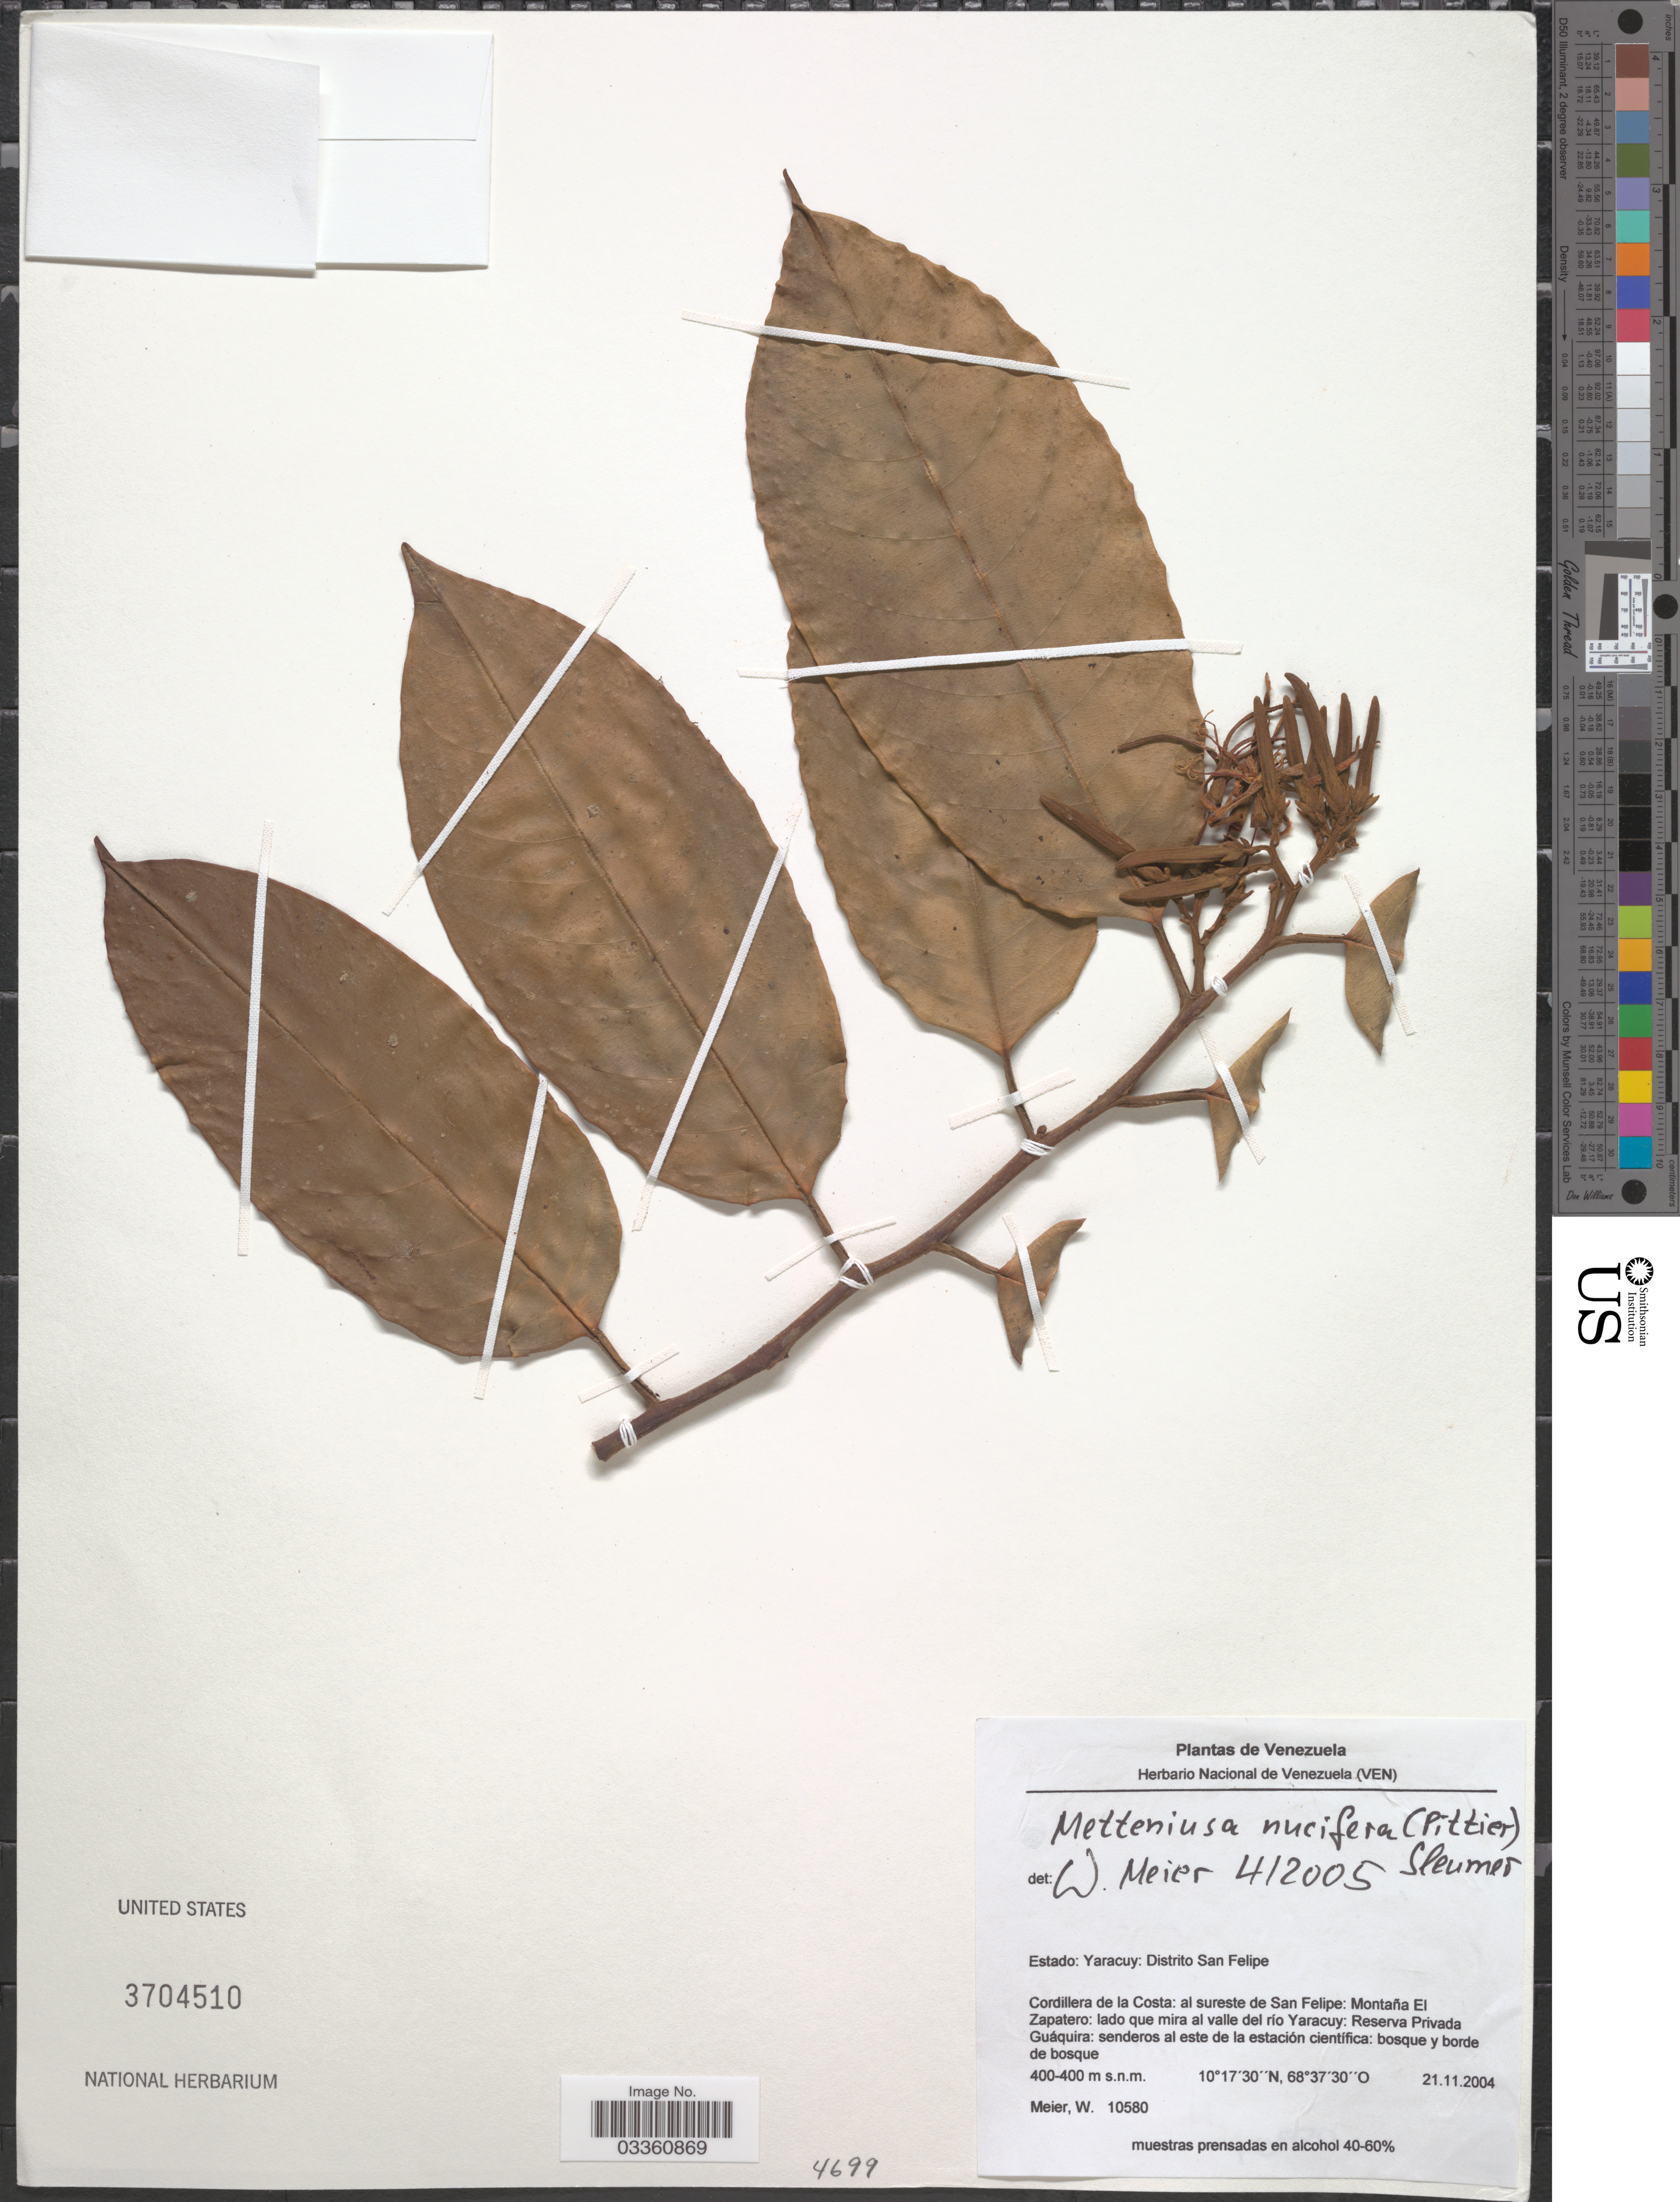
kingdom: Plantae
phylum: Tracheophyta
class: Magnoliopsida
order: Metteniusales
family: Metteniusaceae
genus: Metteniusa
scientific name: Metteniusa nucifera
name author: (Pittier) Sleumer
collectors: W. Meier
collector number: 10580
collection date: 2004-11-21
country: Venezuela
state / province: Yaracuy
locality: Distrito San Felipe. Cordillera de la Costa: al sureste de San Felipe: Montaña El Zapatero: lado que mira al valle del río Yaracuy: Reserva Privada Guáquira: senderos al este de la estación cientifica.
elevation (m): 400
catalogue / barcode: US 3704510